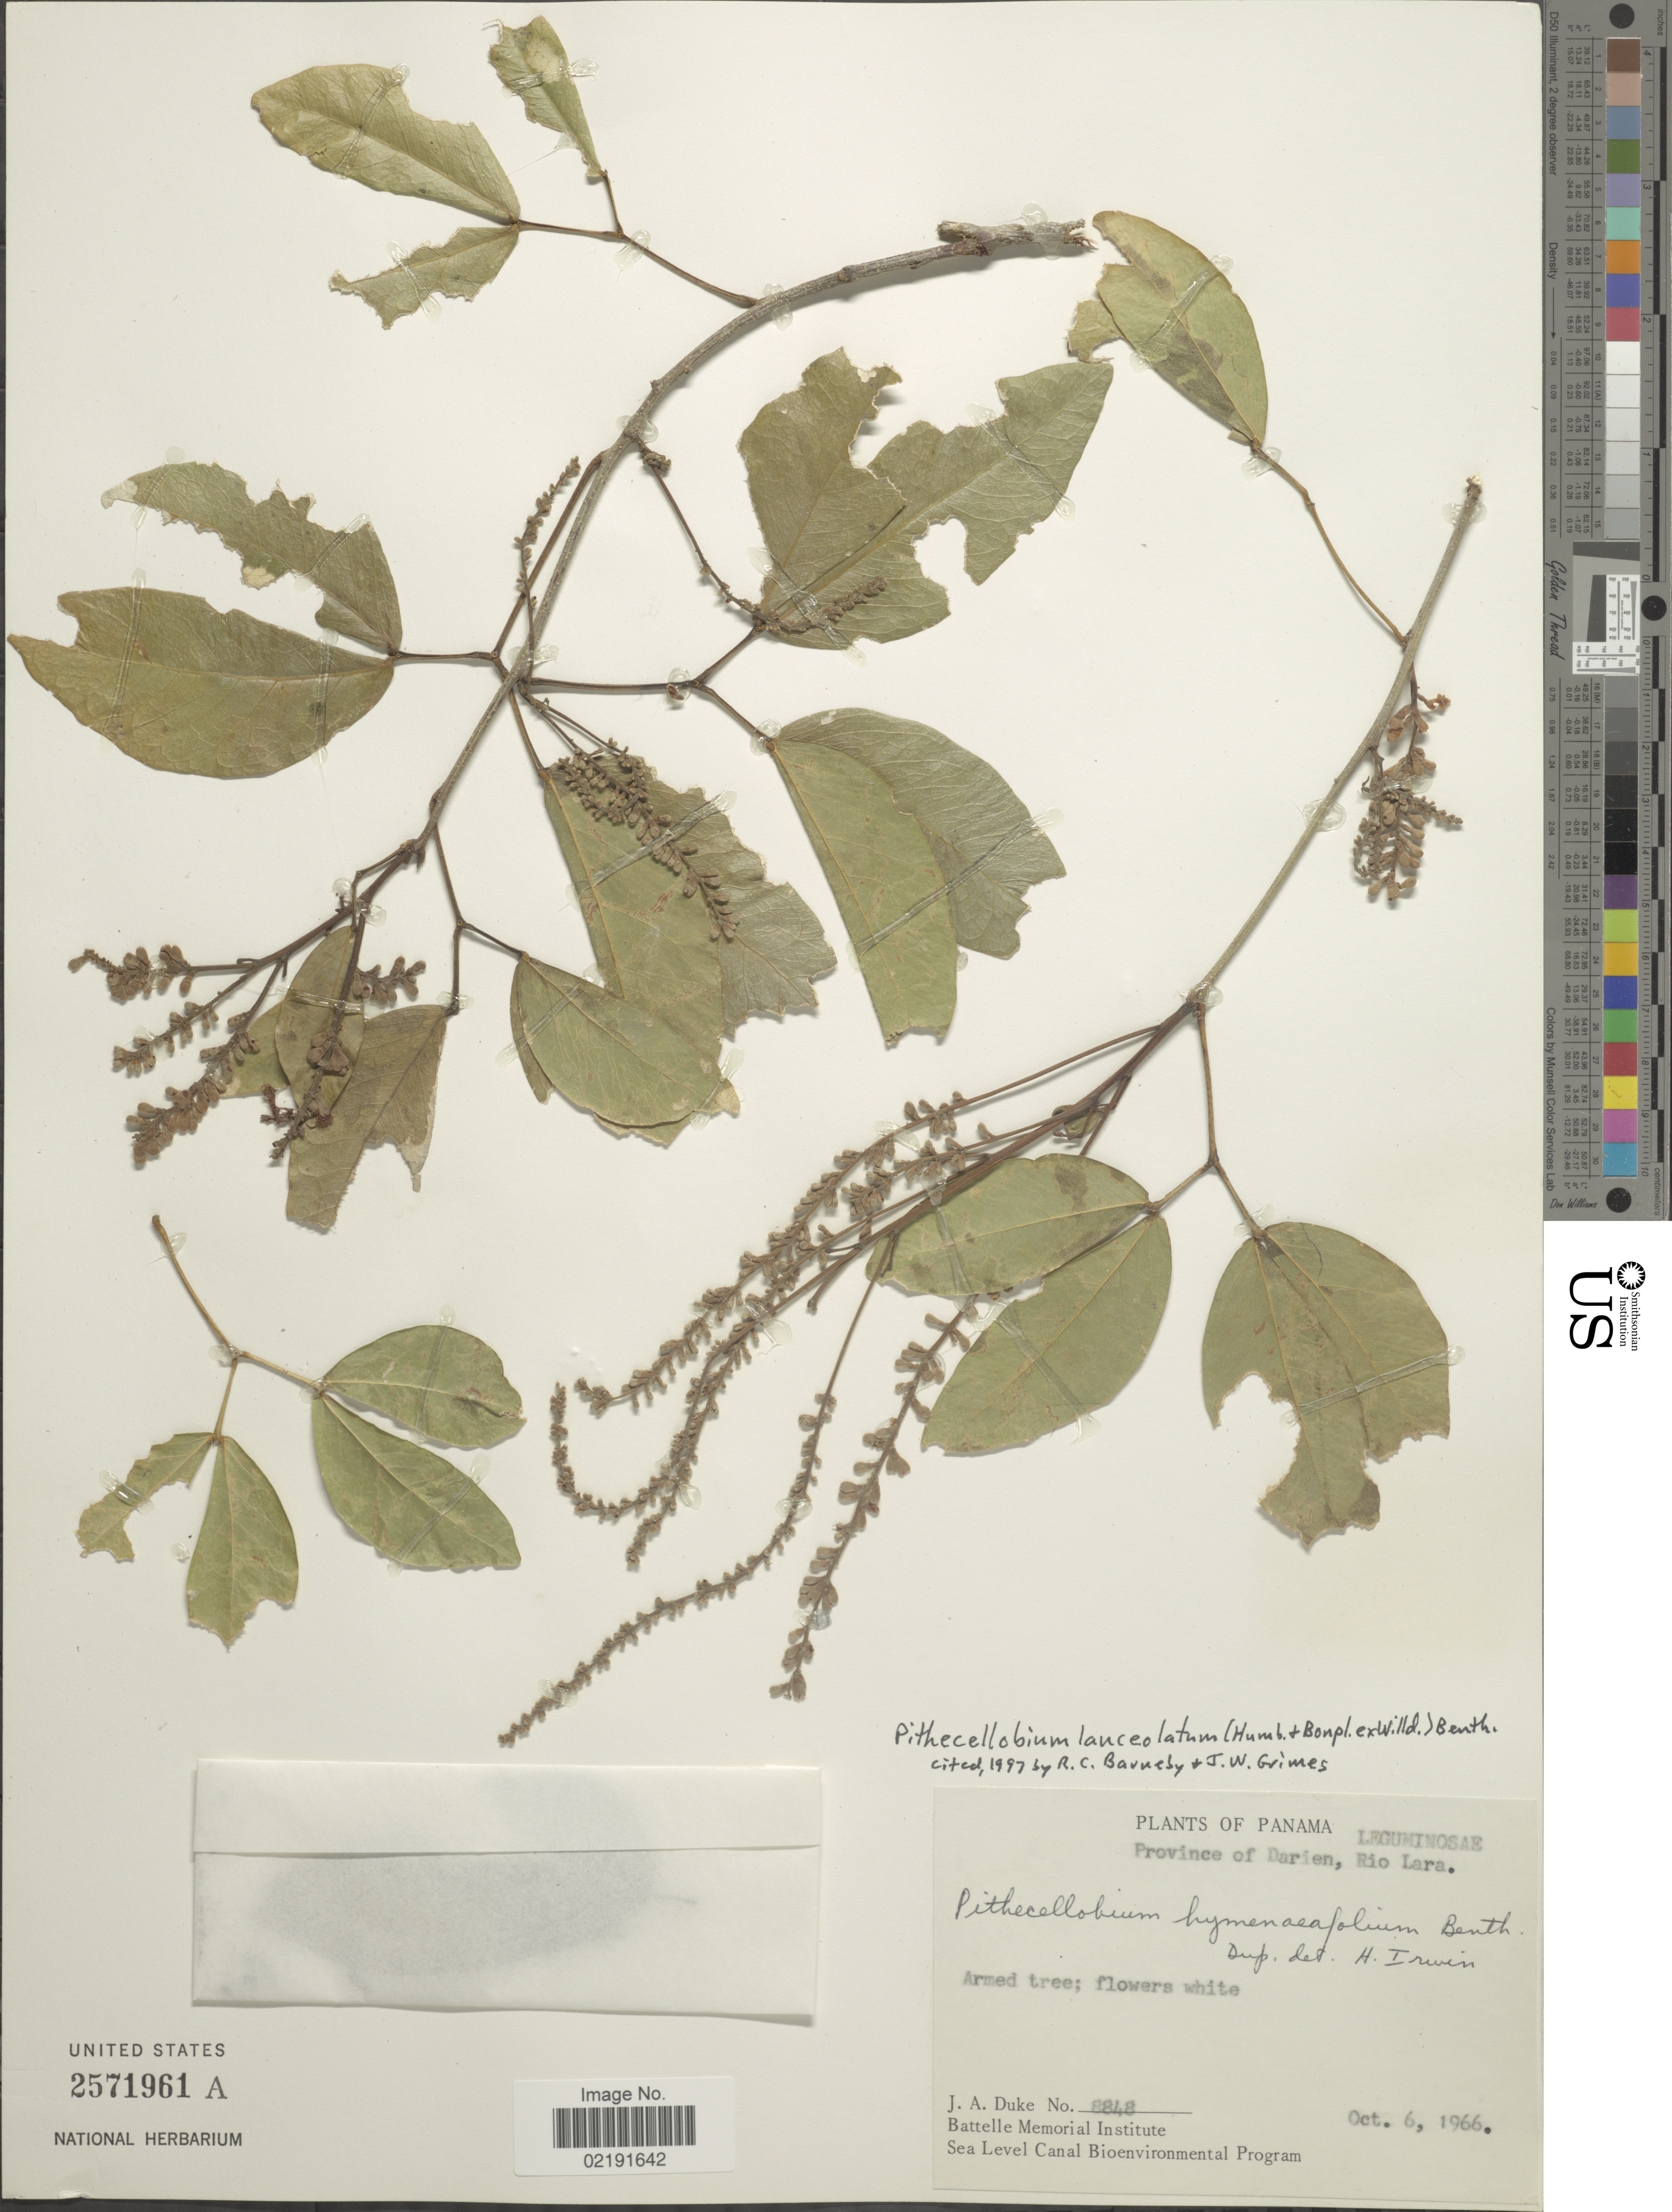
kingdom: Plantae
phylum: Tracheophyta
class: Magnoliopsida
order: Fabales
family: Fabaceae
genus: Pithecellobium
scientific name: Pithecellobium lanceolatum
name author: (Humb. & Bonpl. ex Willd.) Benth.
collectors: J. A. Duke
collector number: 8848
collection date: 1966-10-06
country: Panama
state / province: Darién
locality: Province of Darien, Rio Lara.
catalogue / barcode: US 2571961A